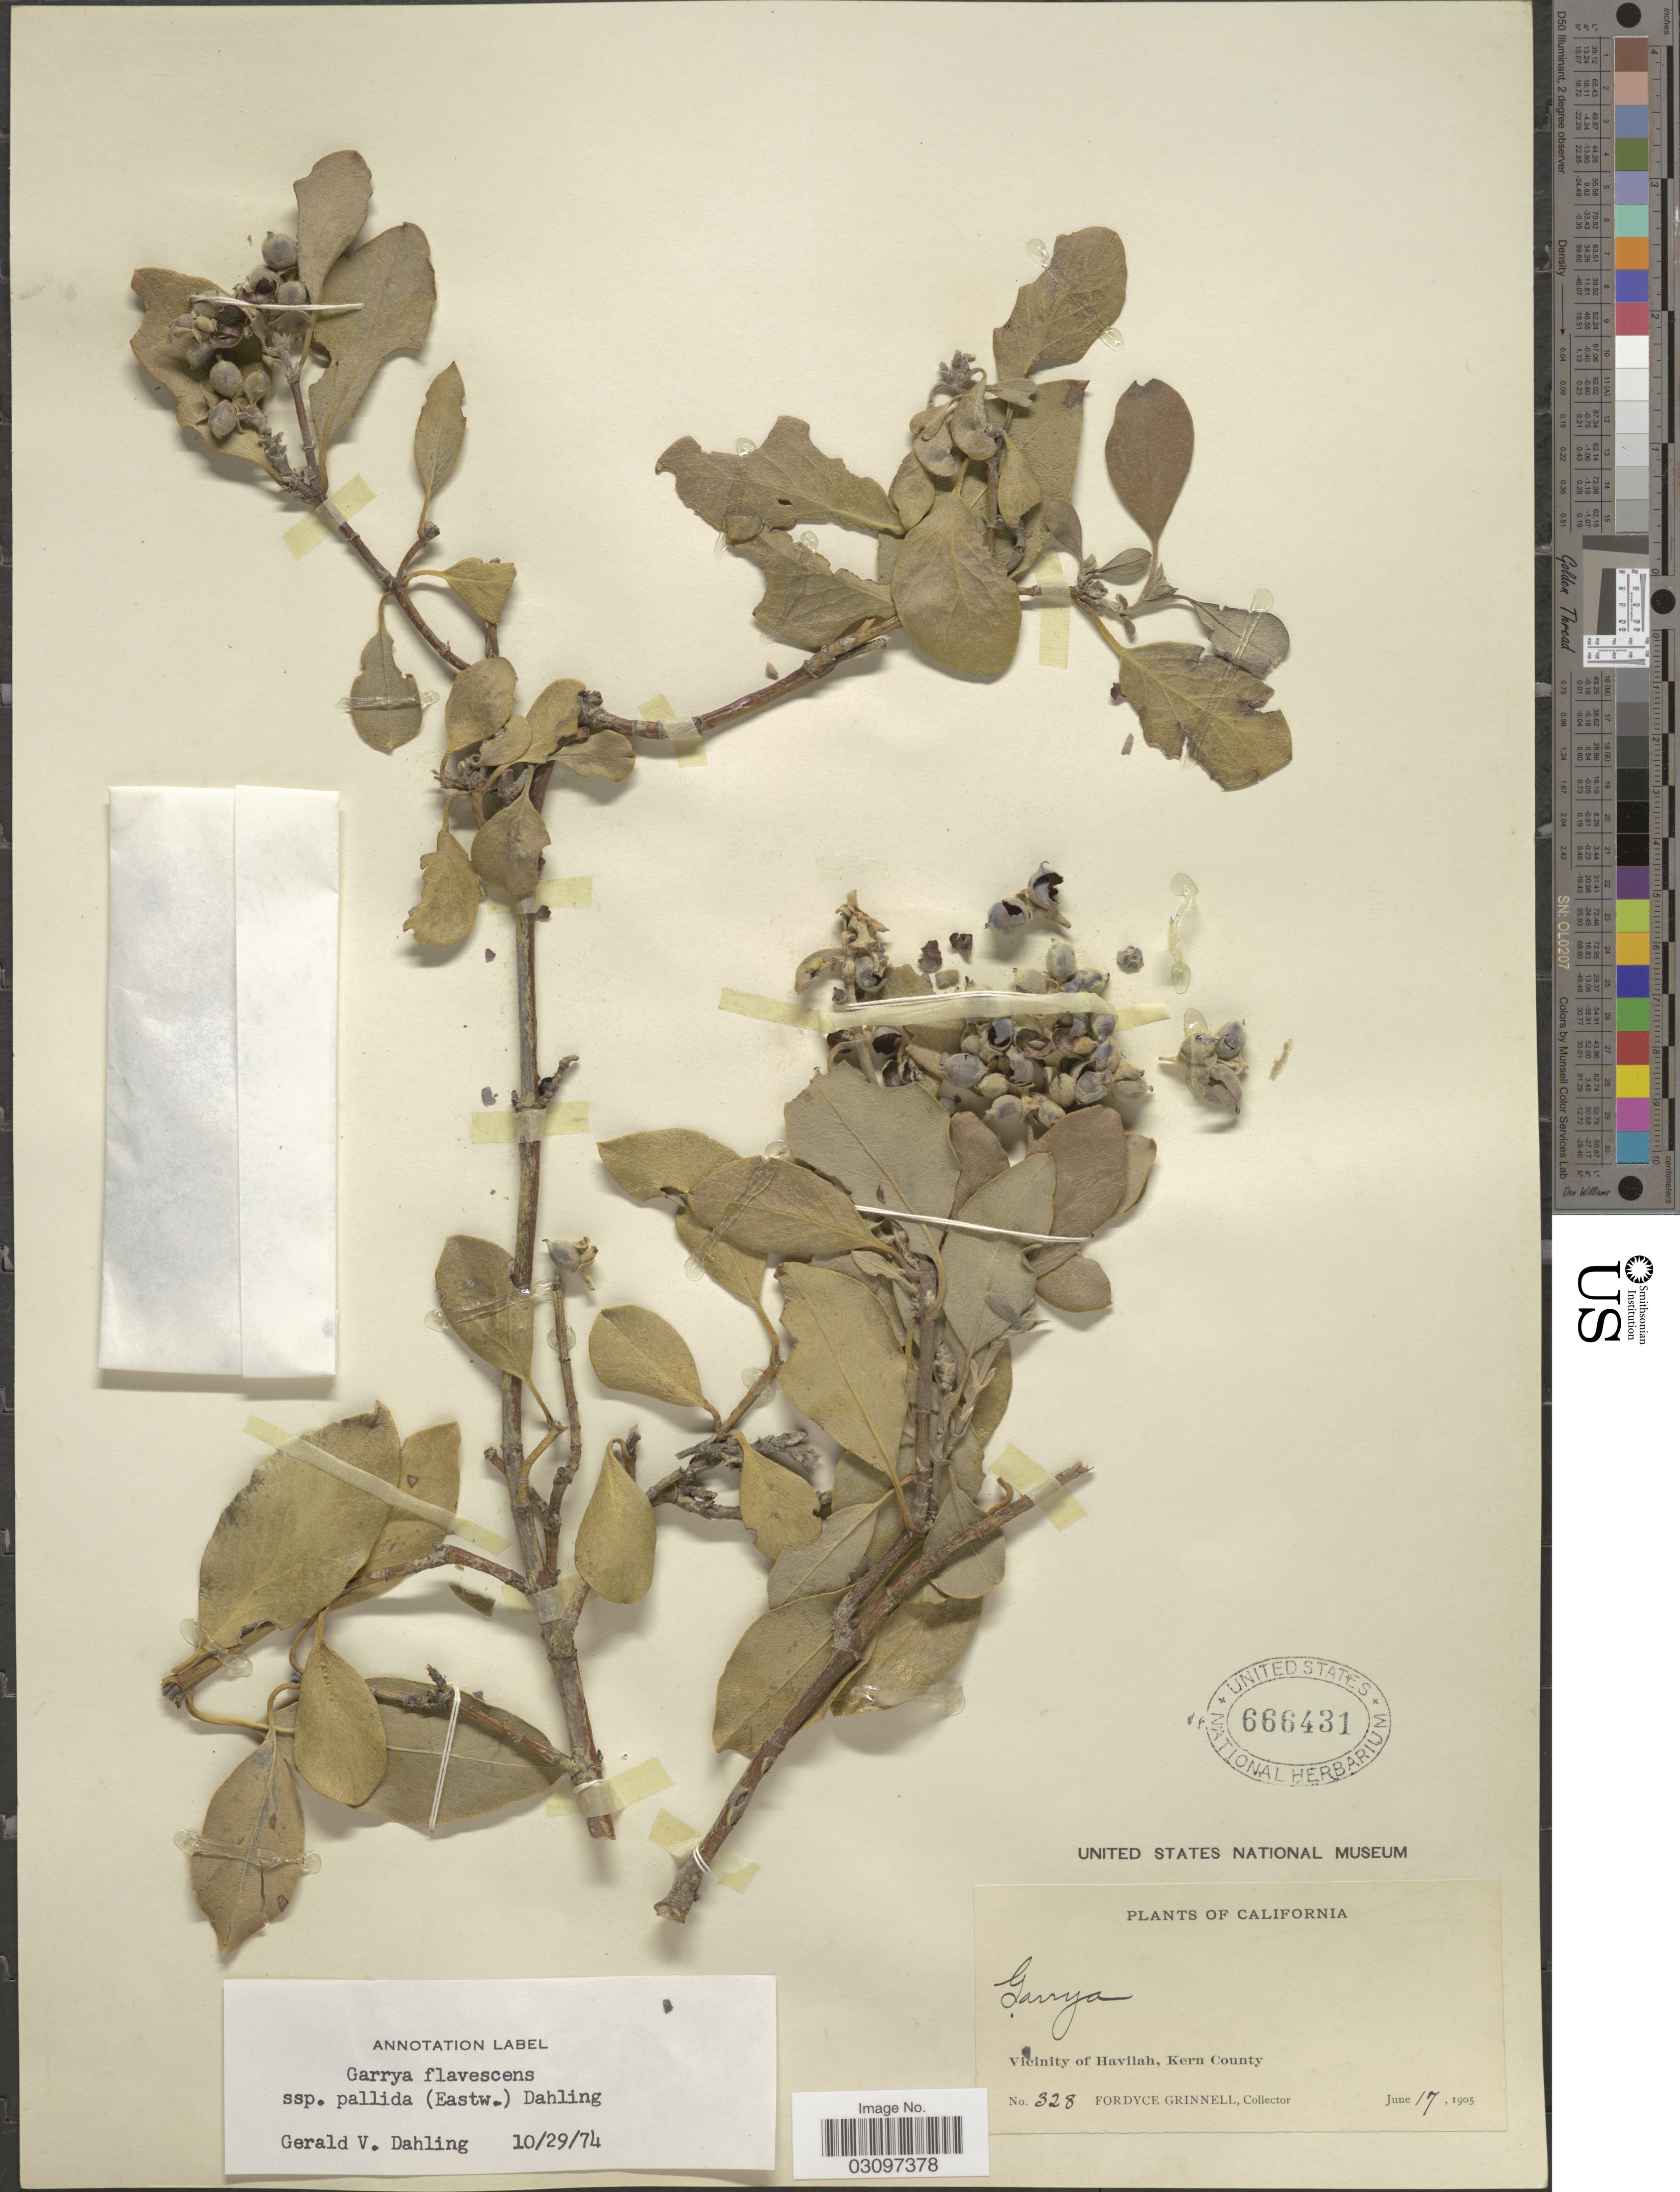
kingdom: Plantae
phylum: Tracheophyta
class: Magnoliopsida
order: Garryales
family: Garryaceae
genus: Garrya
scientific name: Garrya flavescens subsp. pallida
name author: (Eastw.) Bacig. ex Ewan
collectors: F. Grinnell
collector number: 328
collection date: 1905-06-17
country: United States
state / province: California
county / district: Kern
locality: Vicinity of Havilah, Kern County.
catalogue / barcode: US 666431